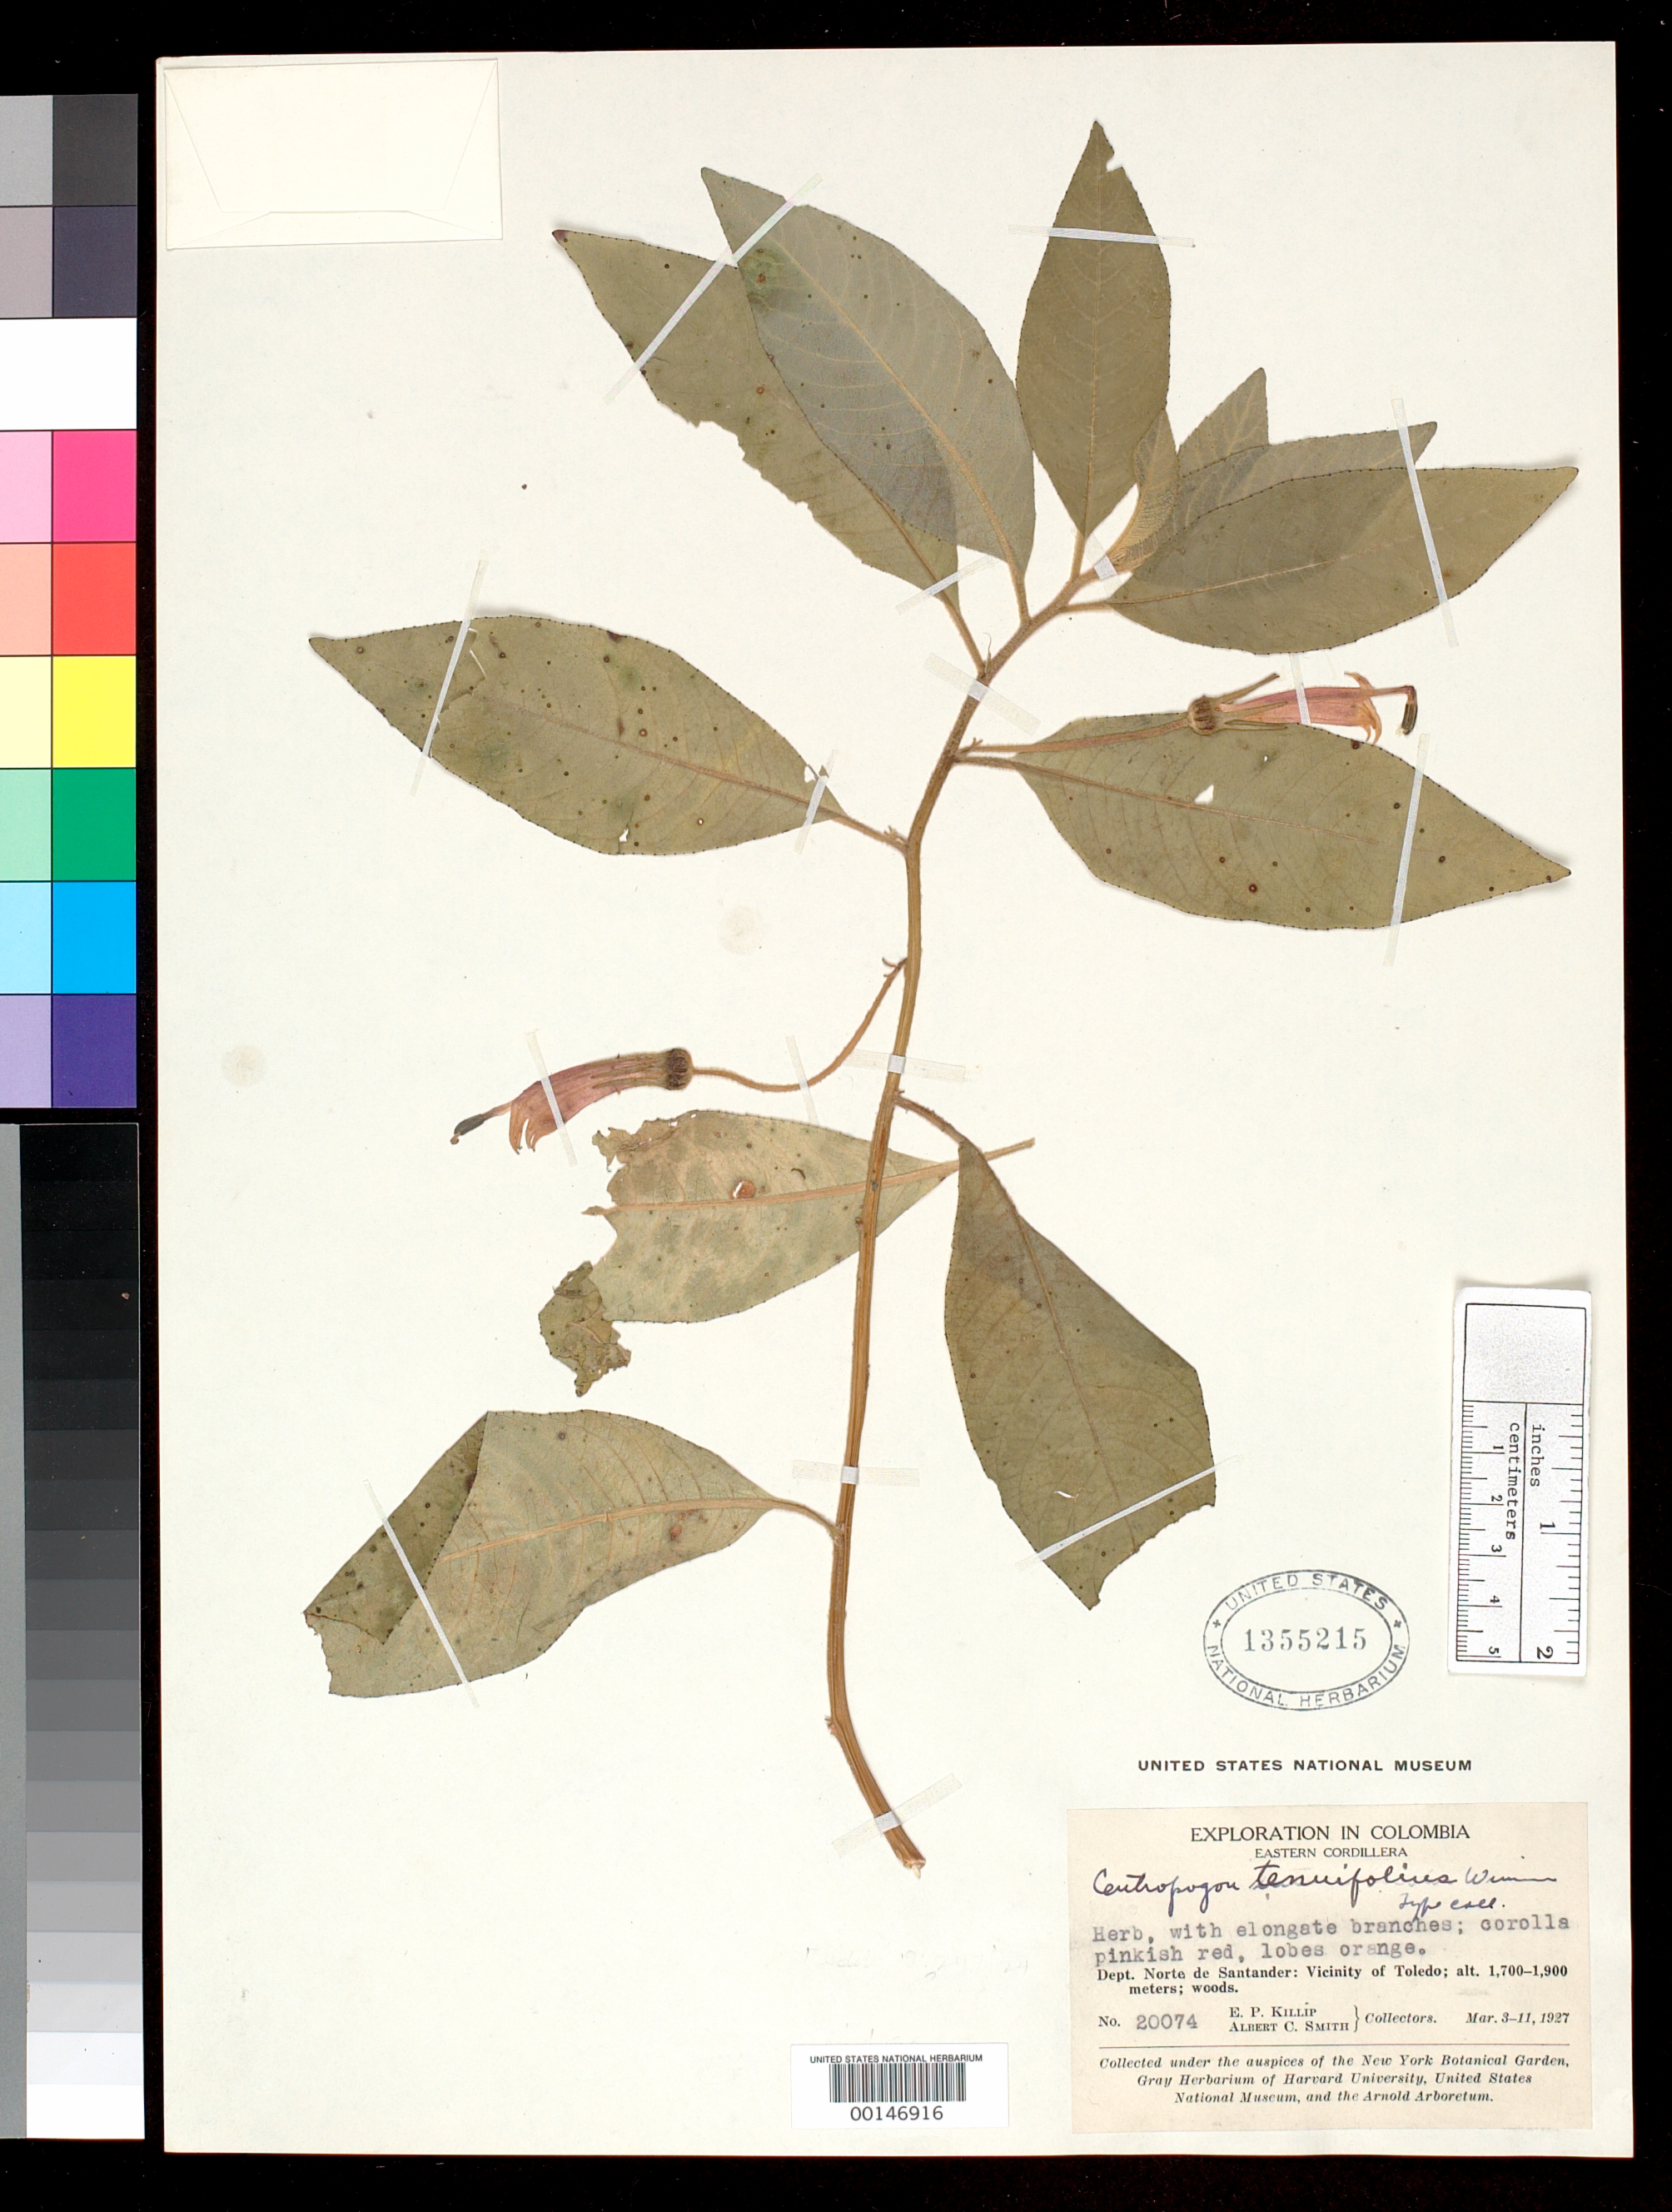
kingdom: Plantae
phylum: Tracheophyta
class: Magnoliopsida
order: Asterales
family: Campanulaceae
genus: Centropogon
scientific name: Centropogon tenuifolius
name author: E. Wimm.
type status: Isotype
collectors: E. P. Killip & A. C. Smith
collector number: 20074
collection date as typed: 03 Mar 1927 to 11 Mar 1927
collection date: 1927-03-03/1927-03-11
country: Colombia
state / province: Norte de Santander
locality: Vicinity of Toledo.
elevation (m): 1700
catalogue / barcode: US 1355215